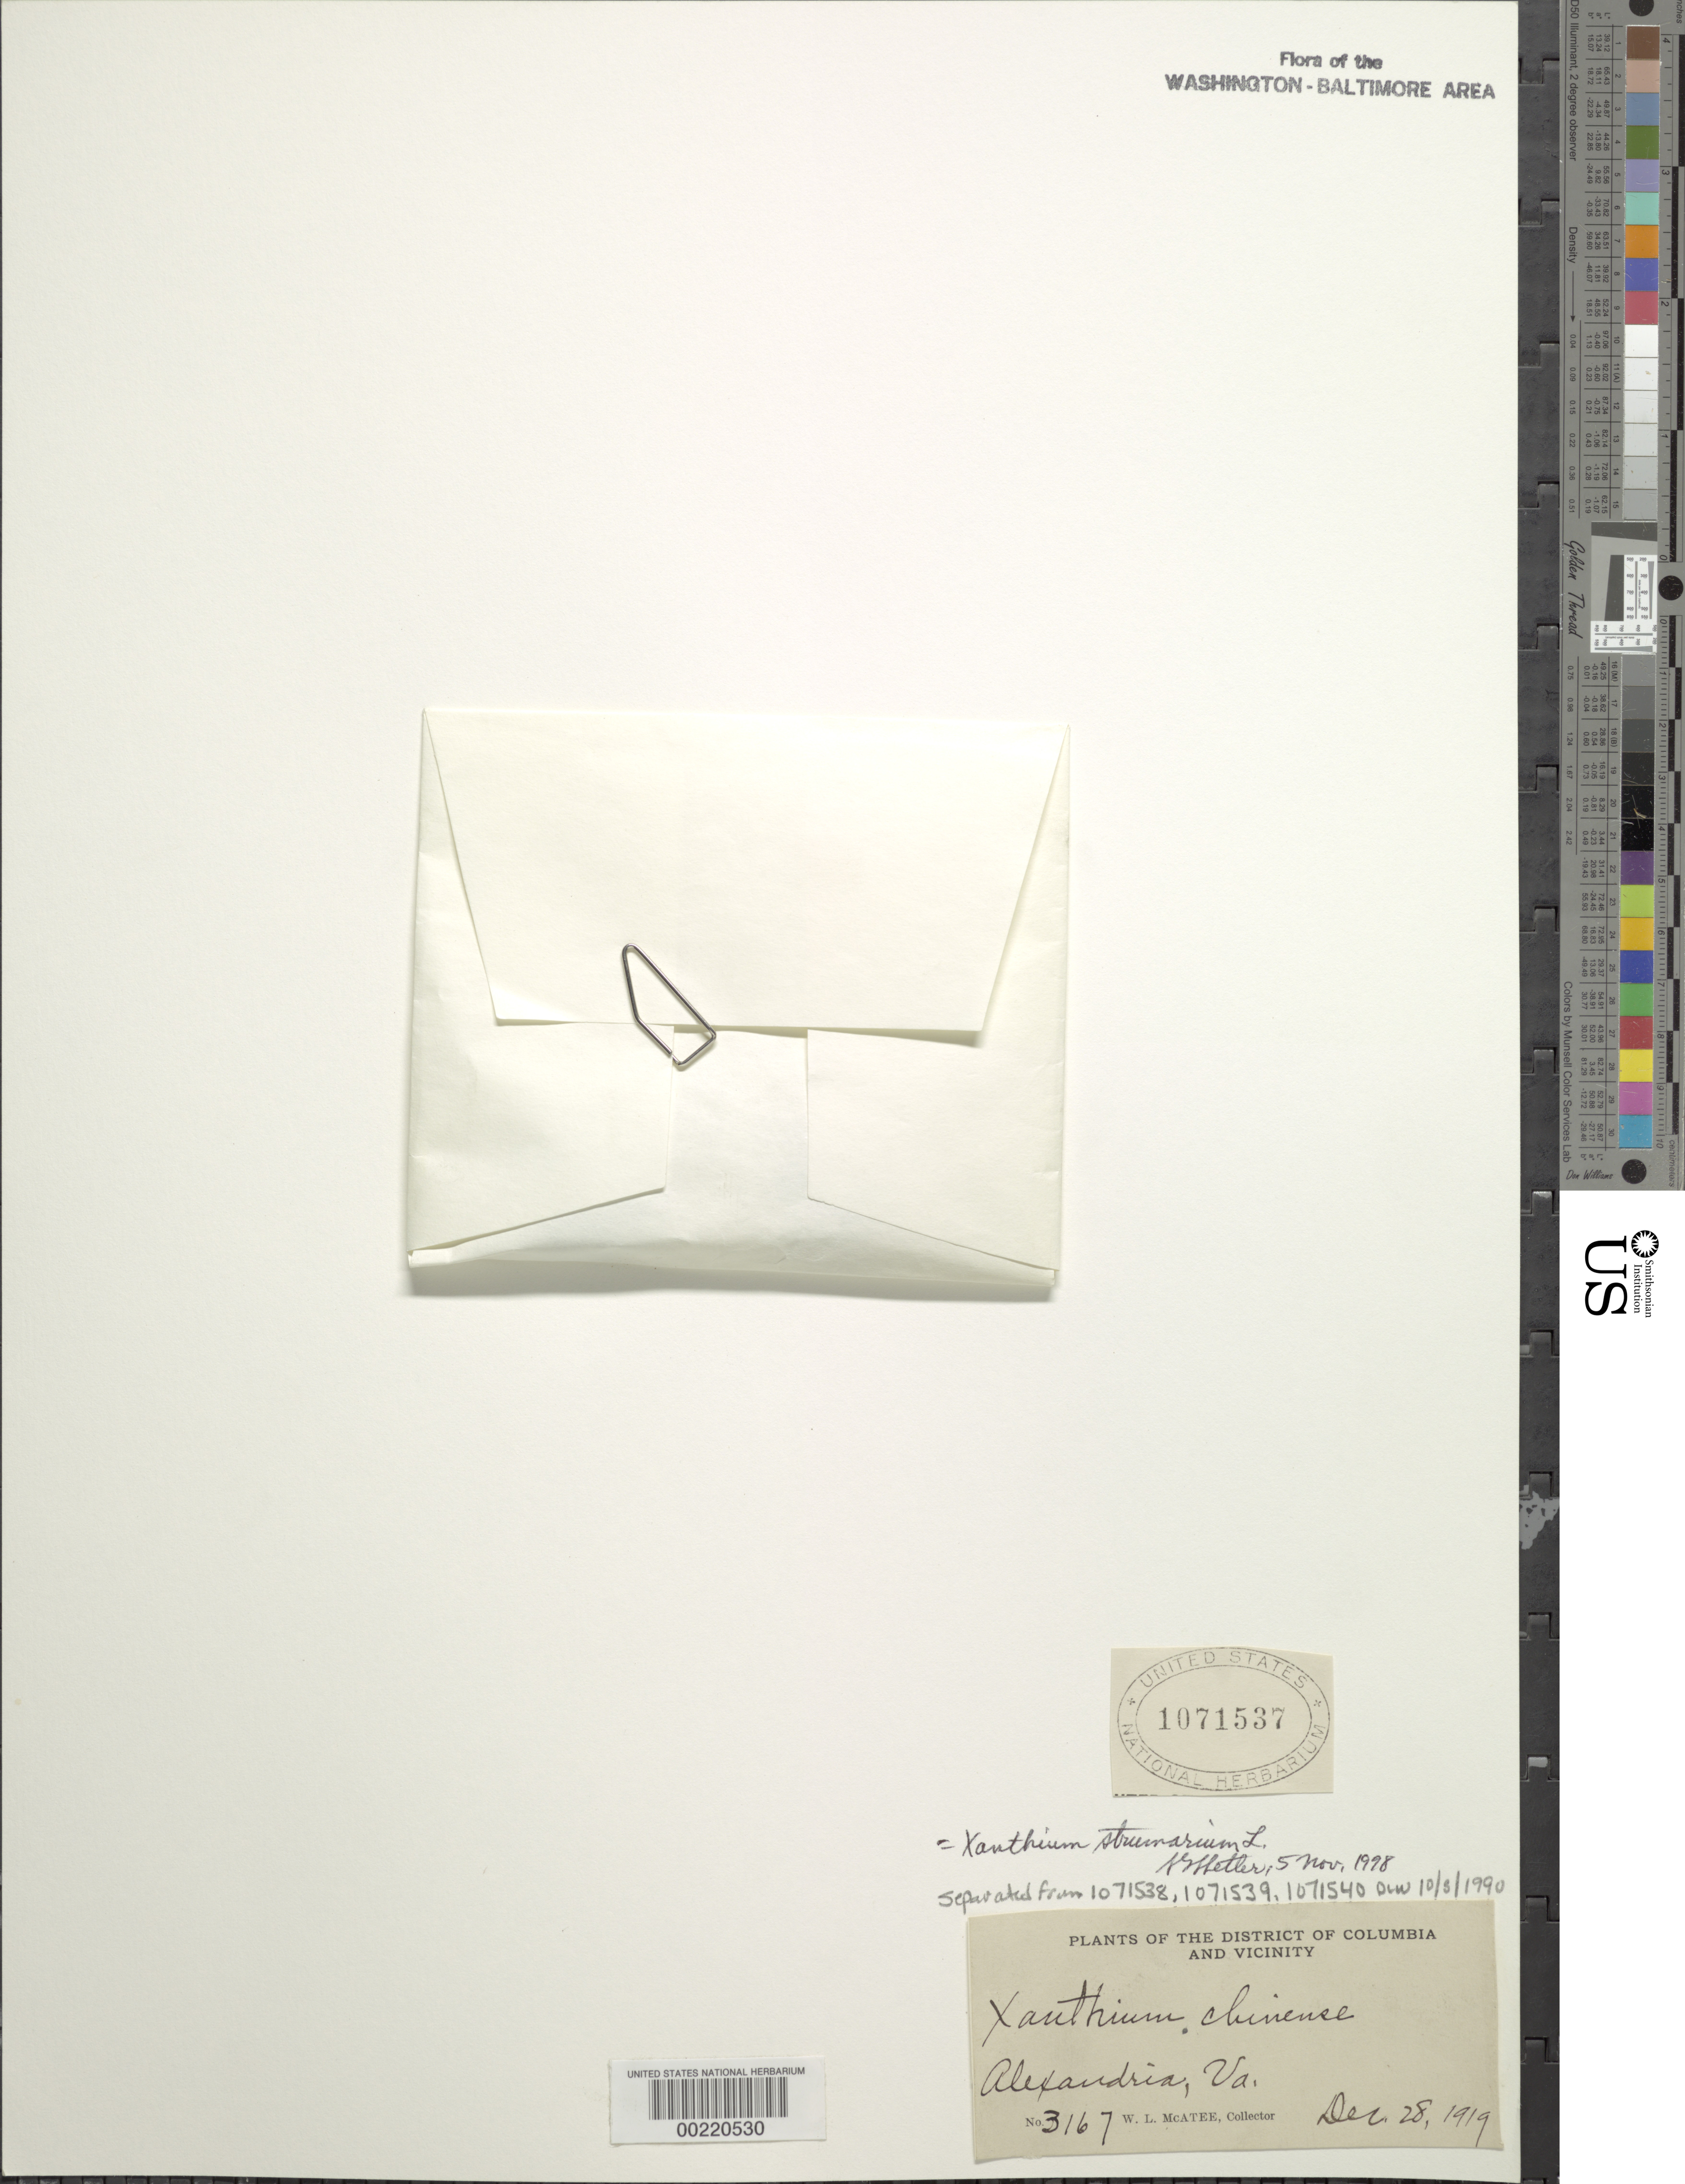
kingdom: Plantae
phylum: Tracheophyta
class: Magnoliopsida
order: Asterales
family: Asteraceae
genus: Xanthium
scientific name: Xanthium strumarium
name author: L.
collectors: W. McAtee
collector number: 3167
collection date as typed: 28 Dec 1919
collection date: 1919-12-28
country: United States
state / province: Virginia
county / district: City of Alexandria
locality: Alexandria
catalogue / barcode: US 1071537